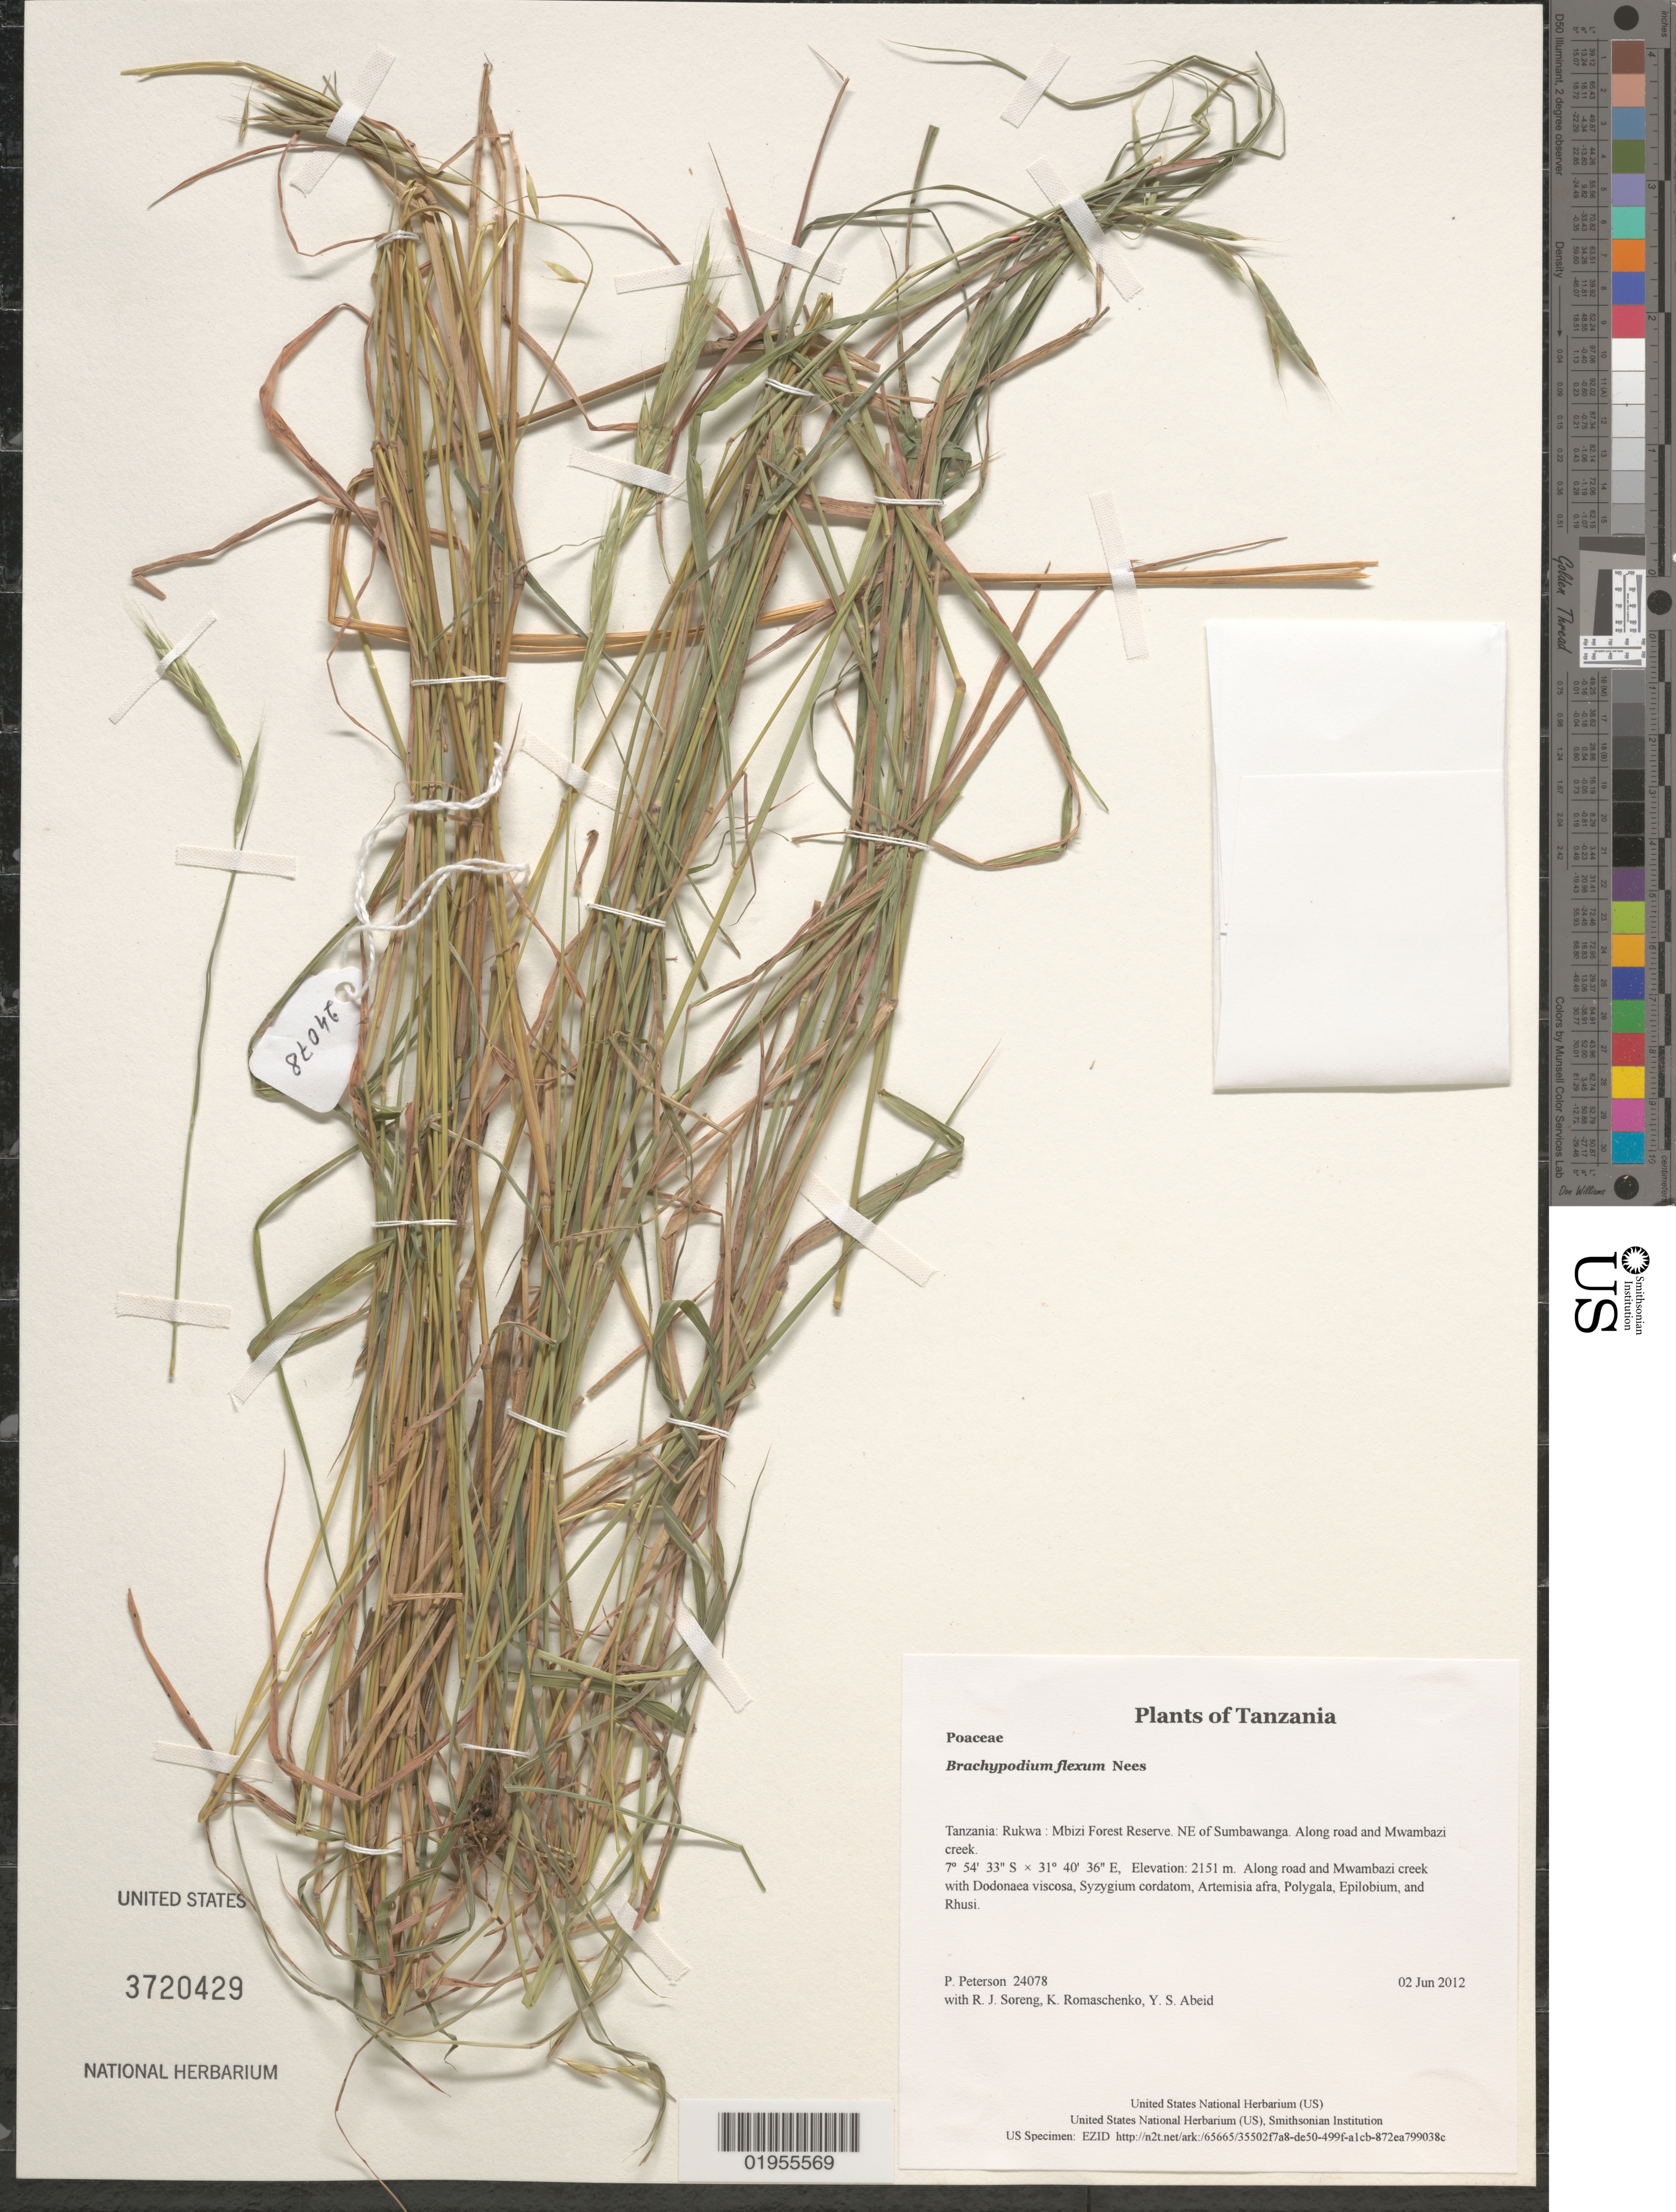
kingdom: Plantae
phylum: Tracheophyta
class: Liliopsida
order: Poales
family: Poaceae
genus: Brachypodium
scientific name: Brachypodium flexum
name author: Nees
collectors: P. M. Peterson, R. J. Soreng, K. Romaschenko & Y. Abeid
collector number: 24078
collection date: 2012-06-02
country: Tanzania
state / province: Rukwa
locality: Mbizi Forest Reserve. NE of Sumbawanga. Along road and Mwambazi creek.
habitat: Along road and Mwambazi creek with Dodonaea viscosa, Syzygium cordatom, Artemisia afra, Polygala, Epilobium, and Rhusi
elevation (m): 2151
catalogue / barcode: US 3720429